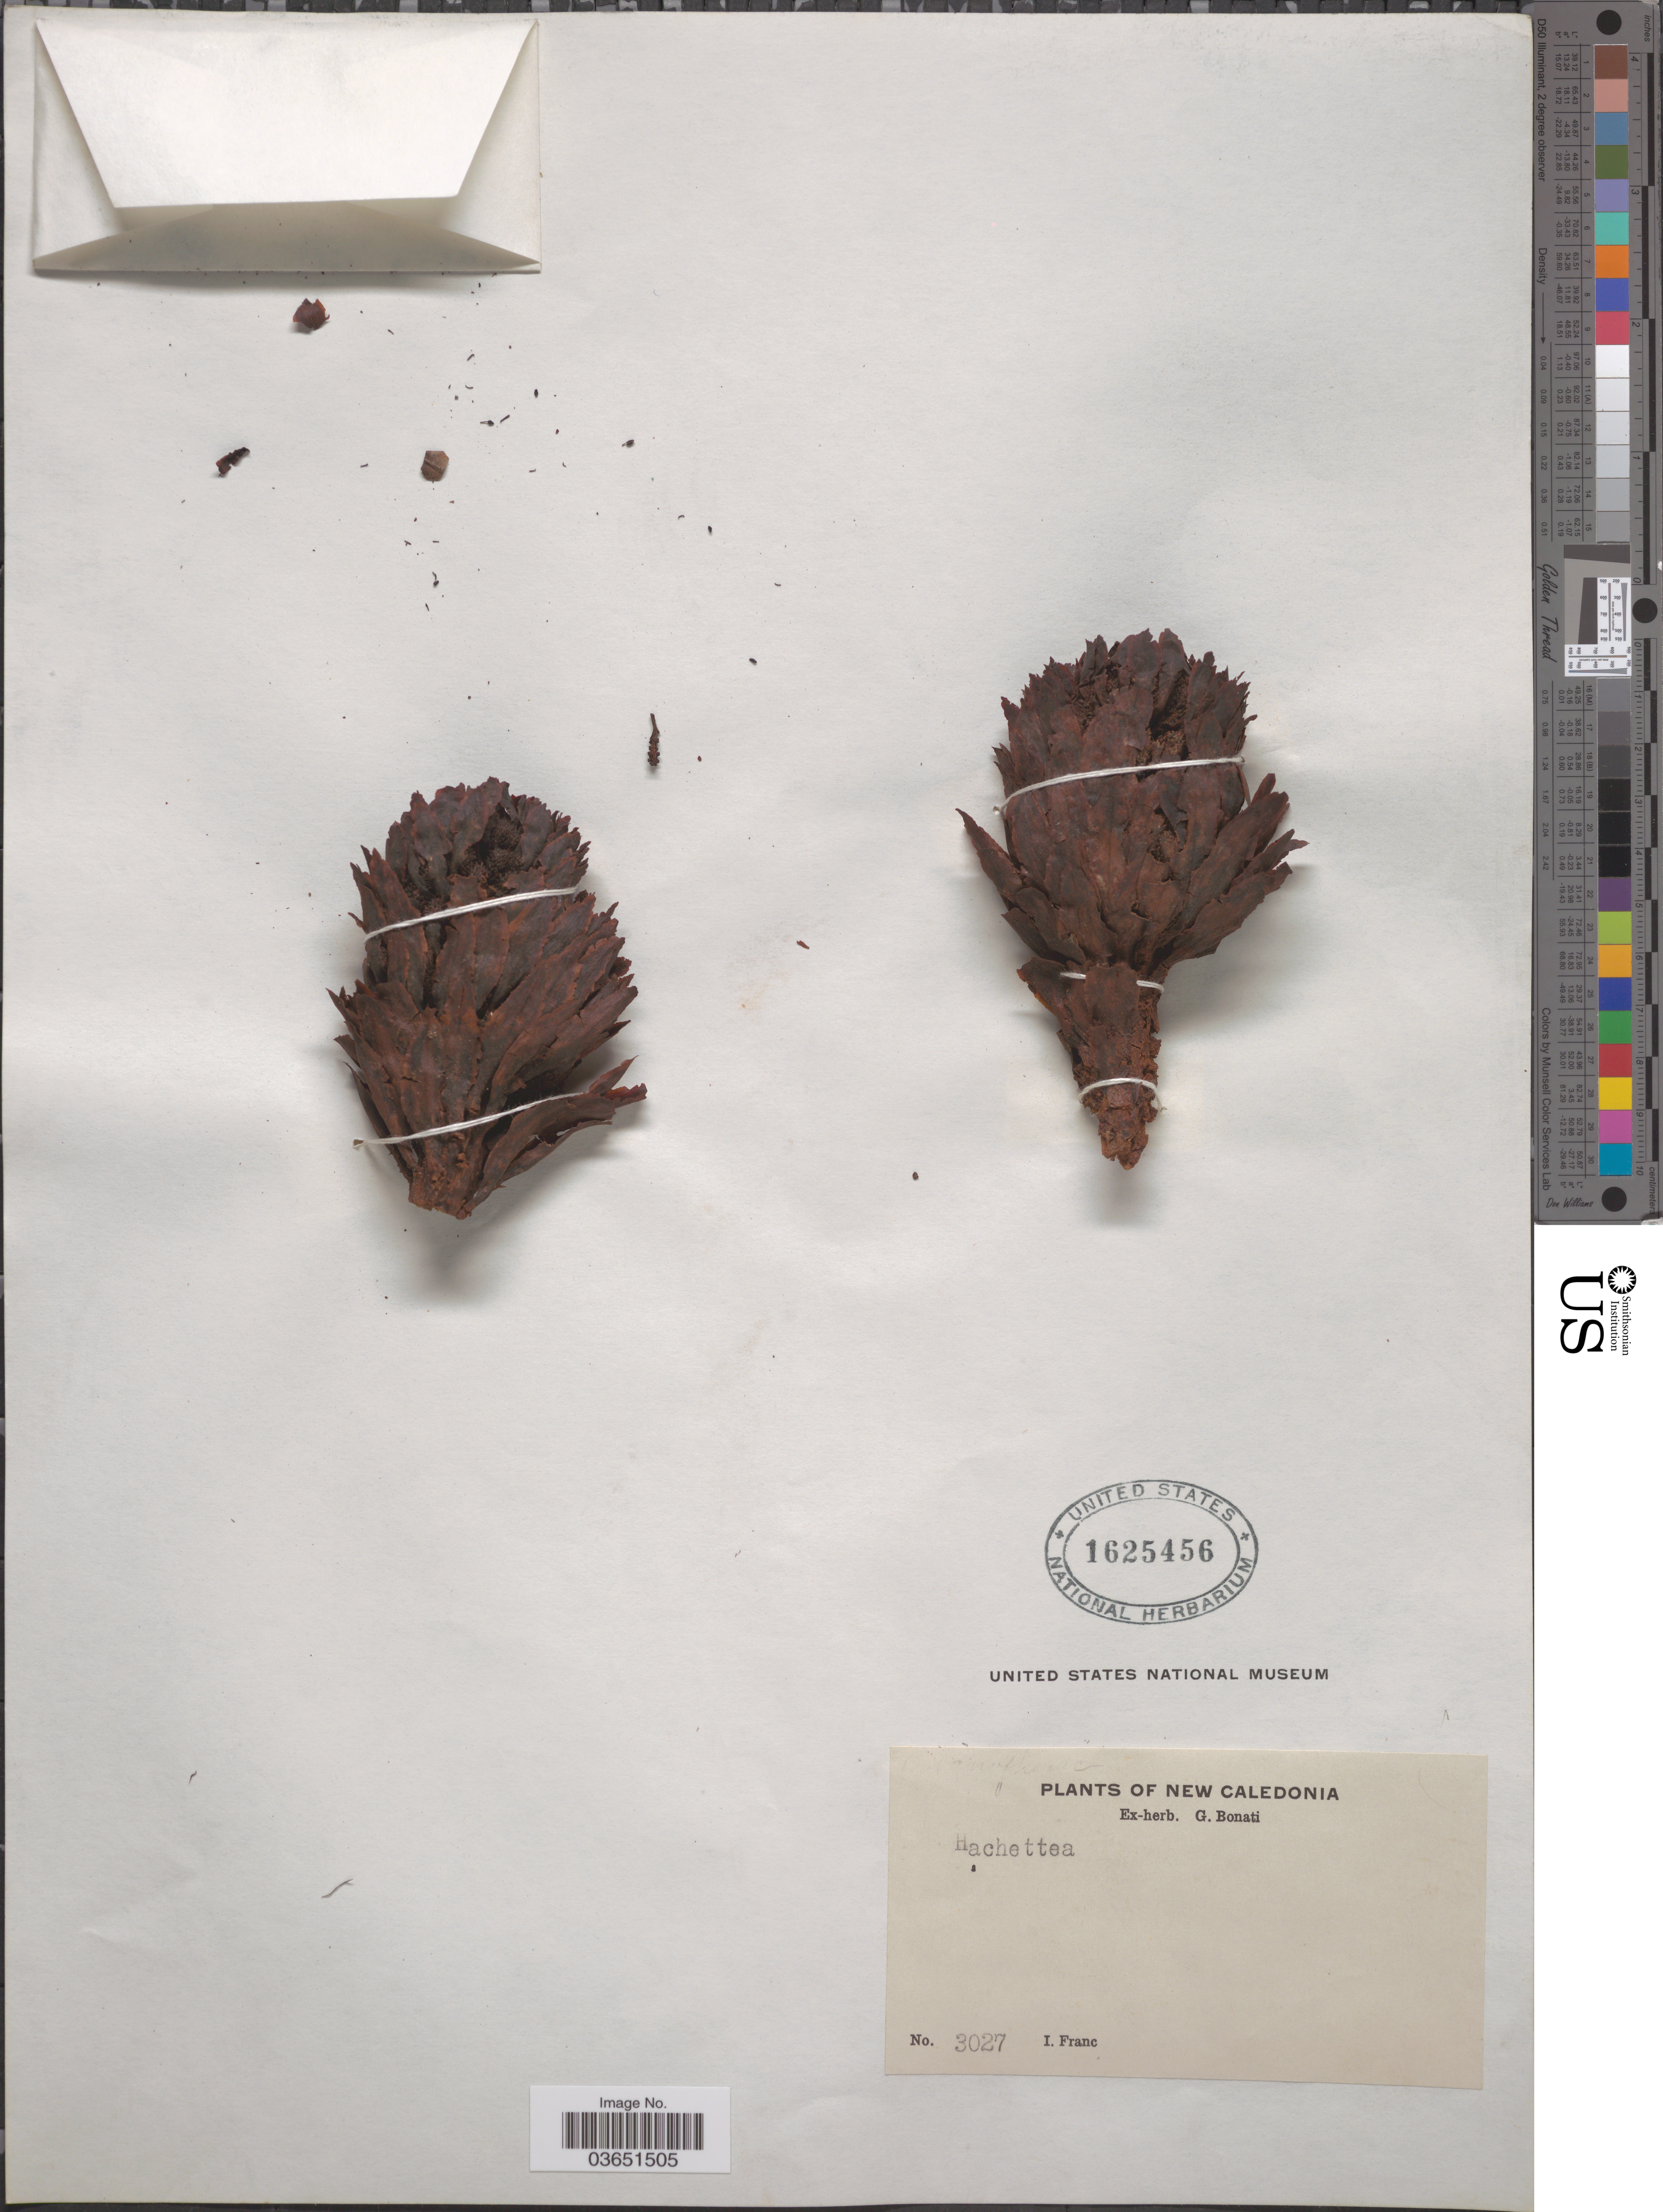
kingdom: Plantae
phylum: Tracheophyta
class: Magnoliopsida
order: Santalales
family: Mystropetalaceae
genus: Hachettea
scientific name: Hachettea austrocaledonica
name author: Baill.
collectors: I. Franc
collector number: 3027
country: New Caledonia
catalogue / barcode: US 1625456